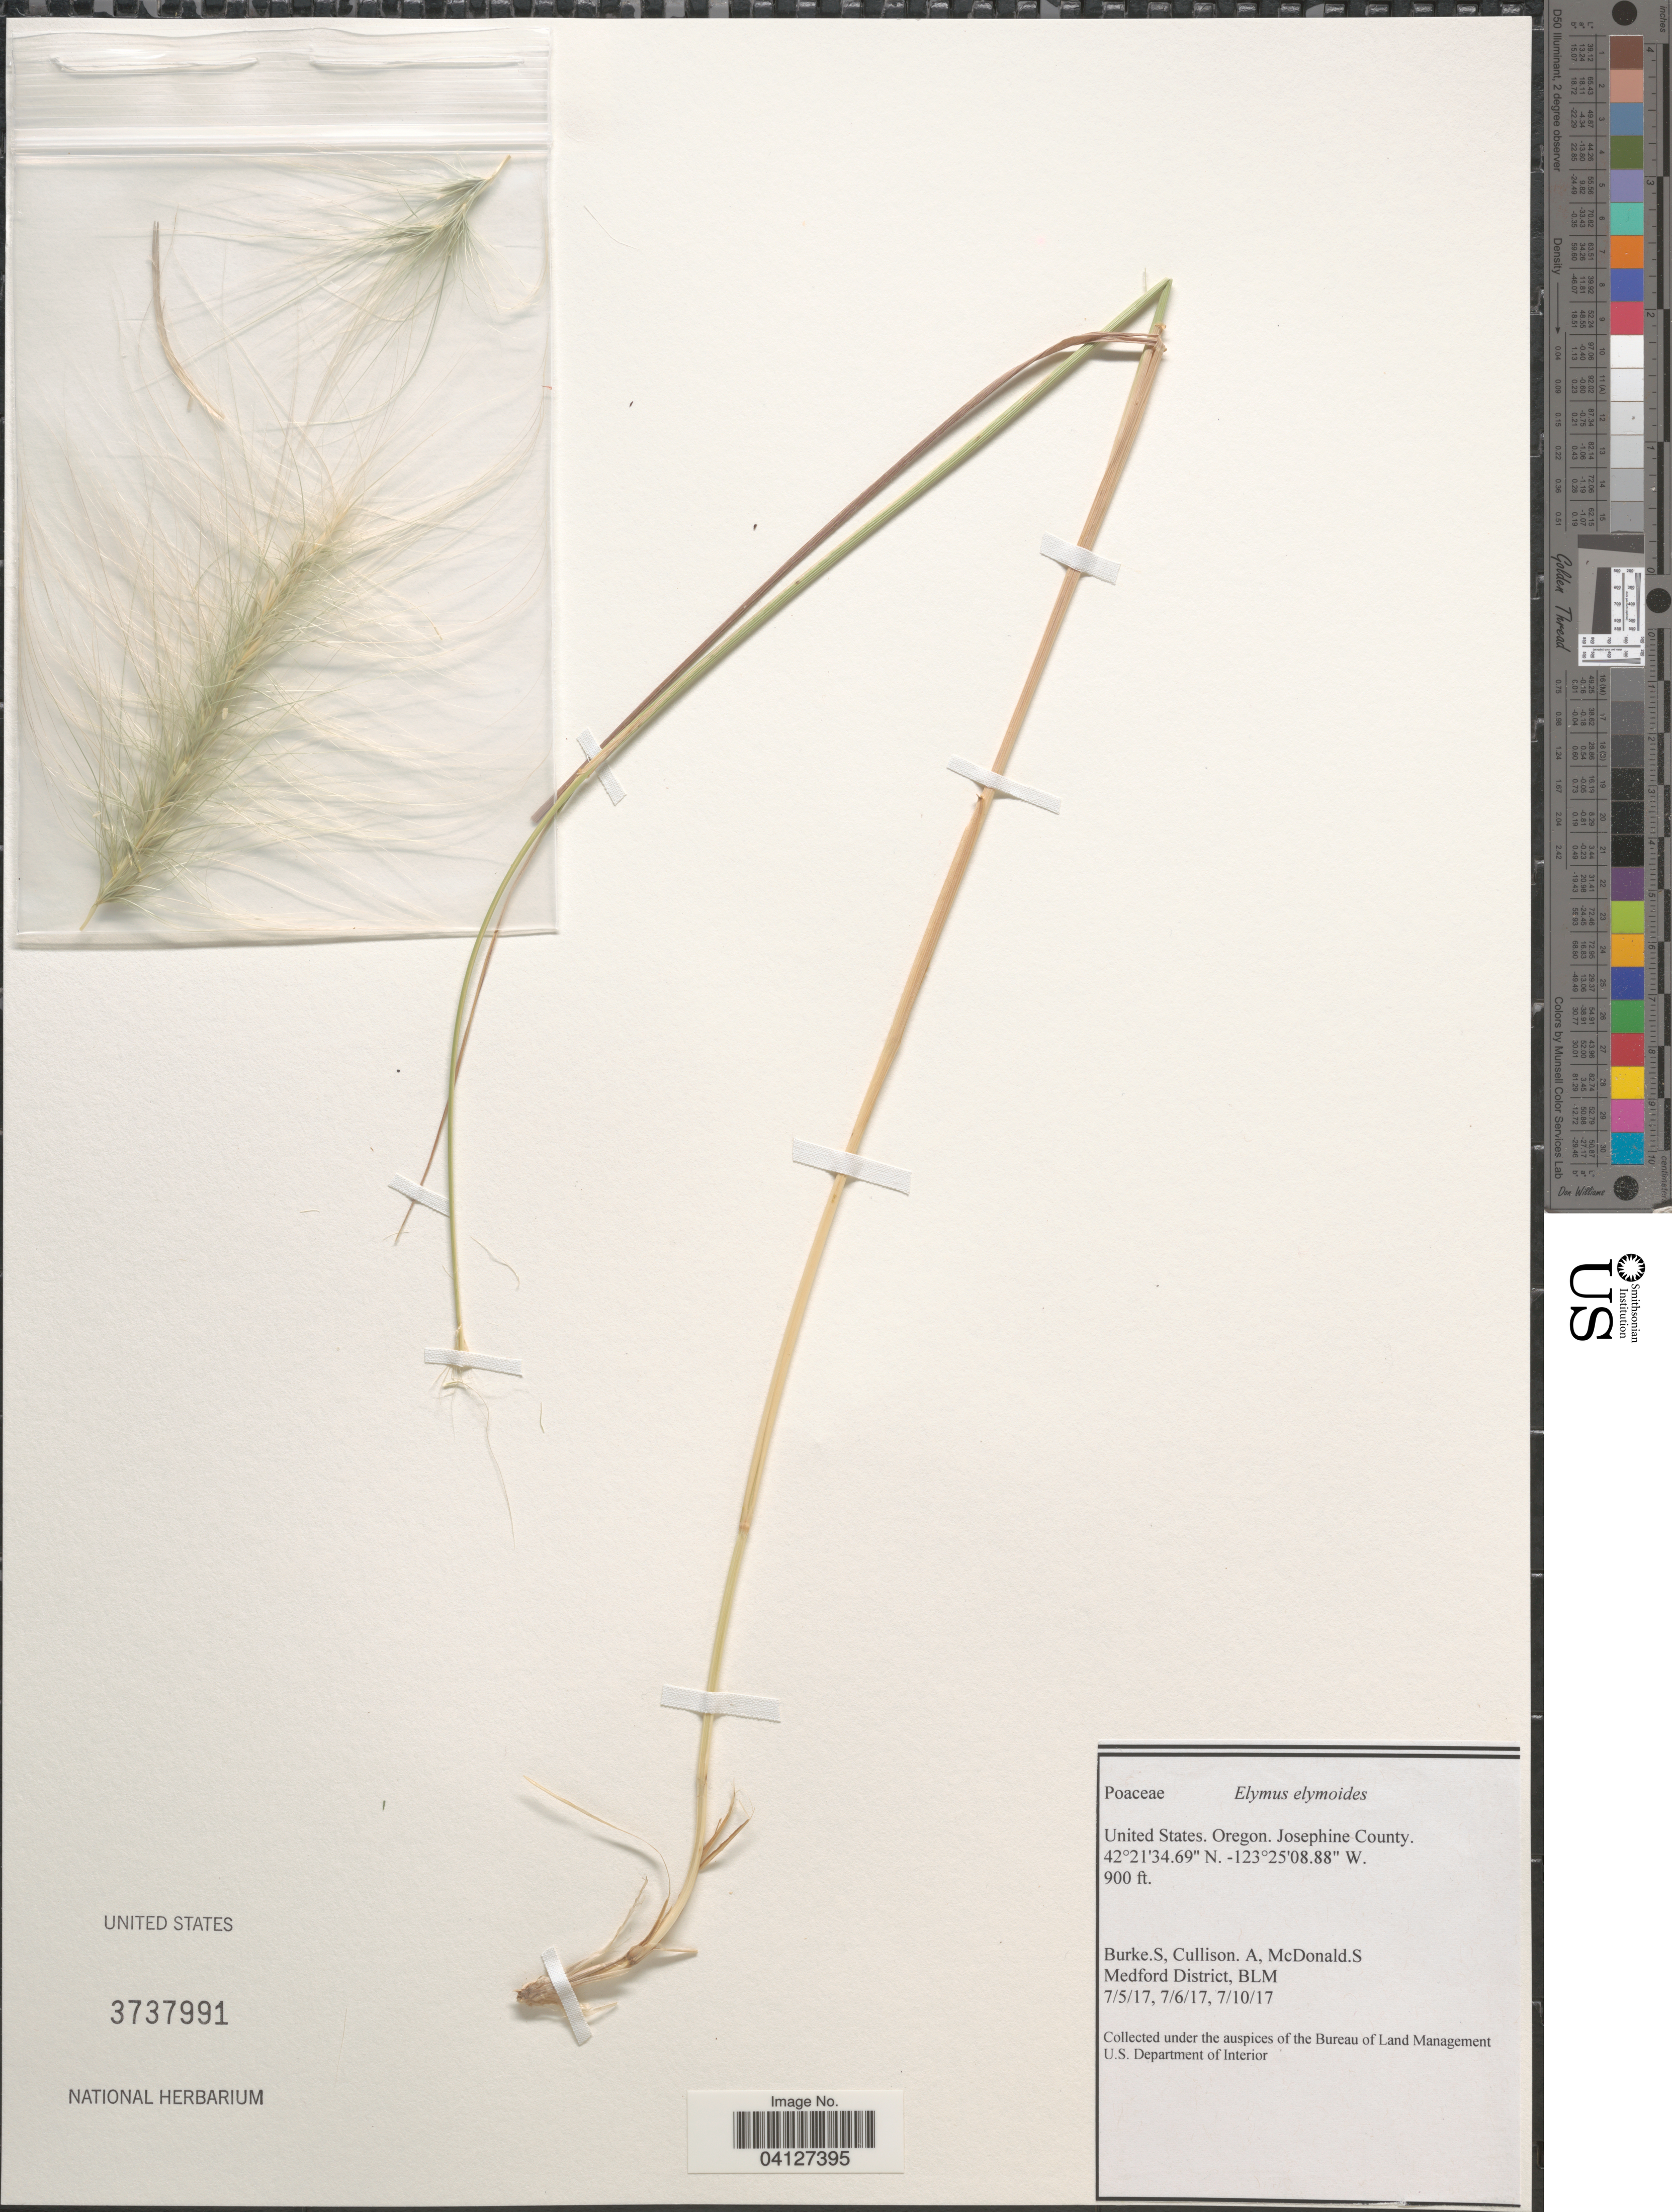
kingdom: Plantae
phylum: Tracheophyta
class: Liliopsida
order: Poales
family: Poaceae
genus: Elymus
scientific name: Elymus elymoides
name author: (Raf.) Swezey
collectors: S. Burke, A. Cullison & S. McDonald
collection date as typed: Transcribed d/m/y: 5/7/17 to 10/7/17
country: United States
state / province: Oregon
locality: Josephine County.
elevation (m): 274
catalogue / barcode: US 3737991